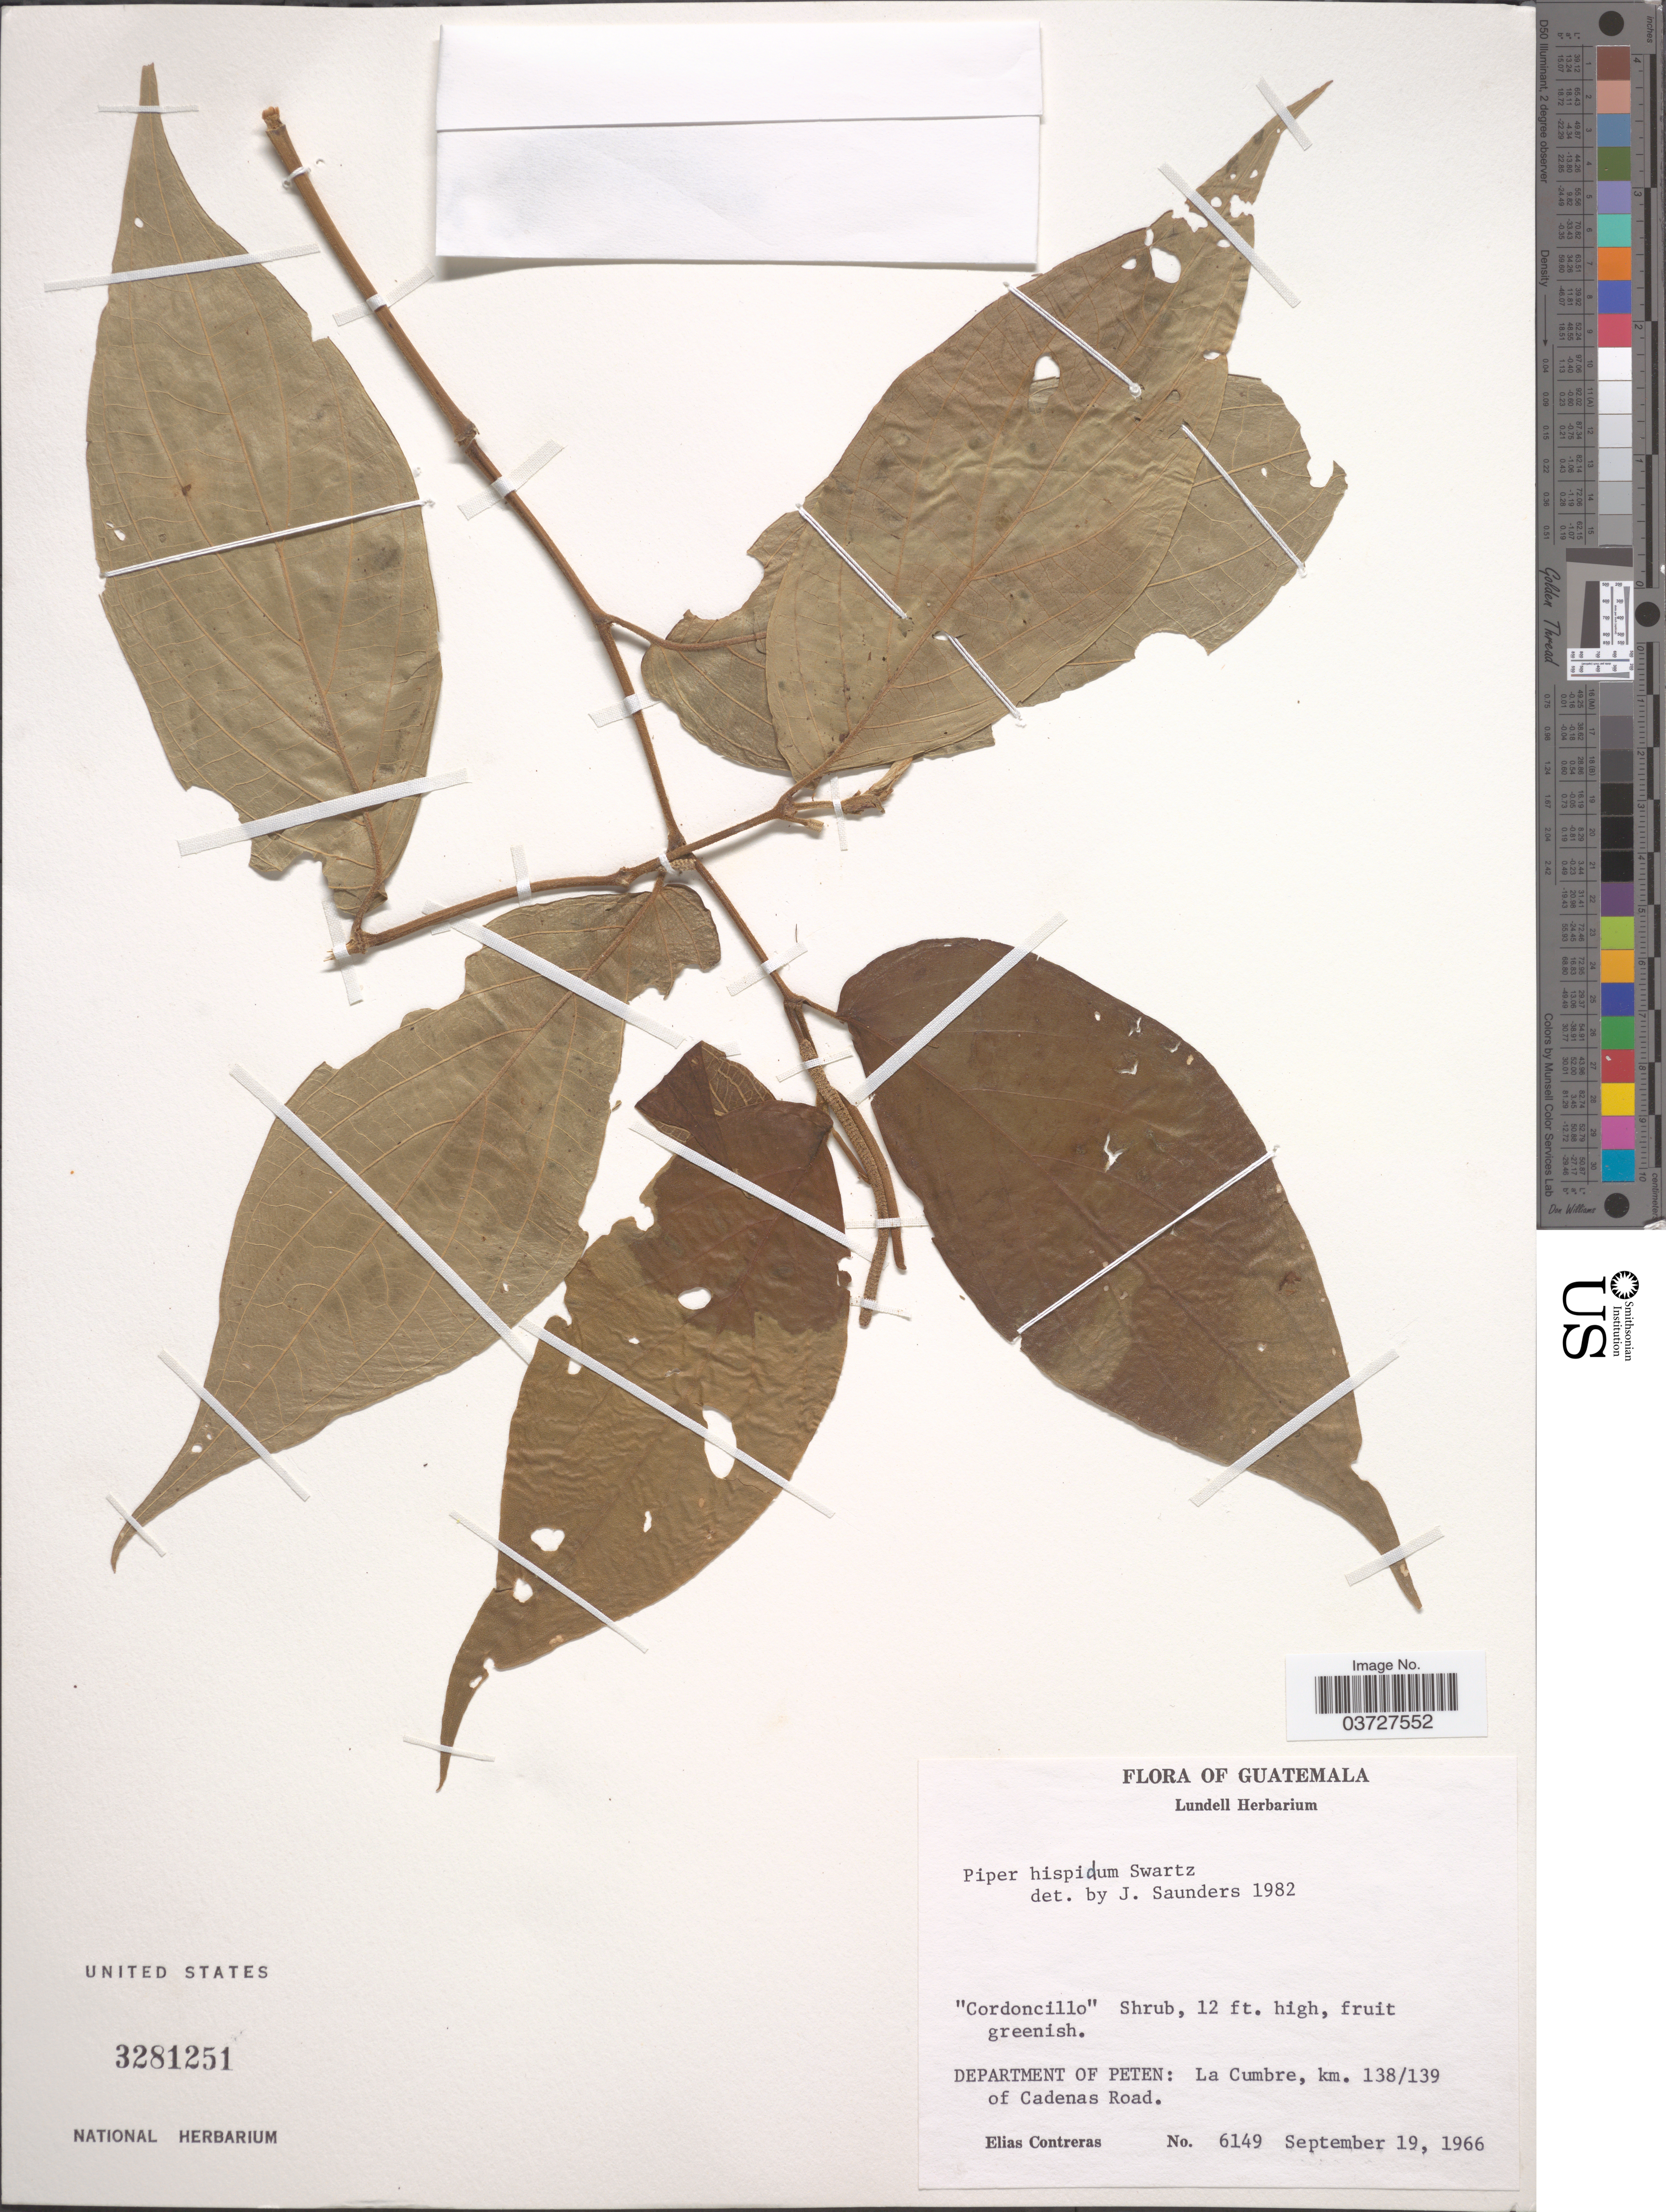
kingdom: Plantae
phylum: Tracheophyta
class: Magnoliopsida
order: Piperales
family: Piperaceae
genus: Piper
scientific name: Piper hispidum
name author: Sw.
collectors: E. Contreras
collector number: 6149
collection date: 1966-09-19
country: Guatemala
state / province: El Peten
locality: Department of Peten: La Cumbre, km. 138/139 of Cadenas Road.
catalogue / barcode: US 3281251